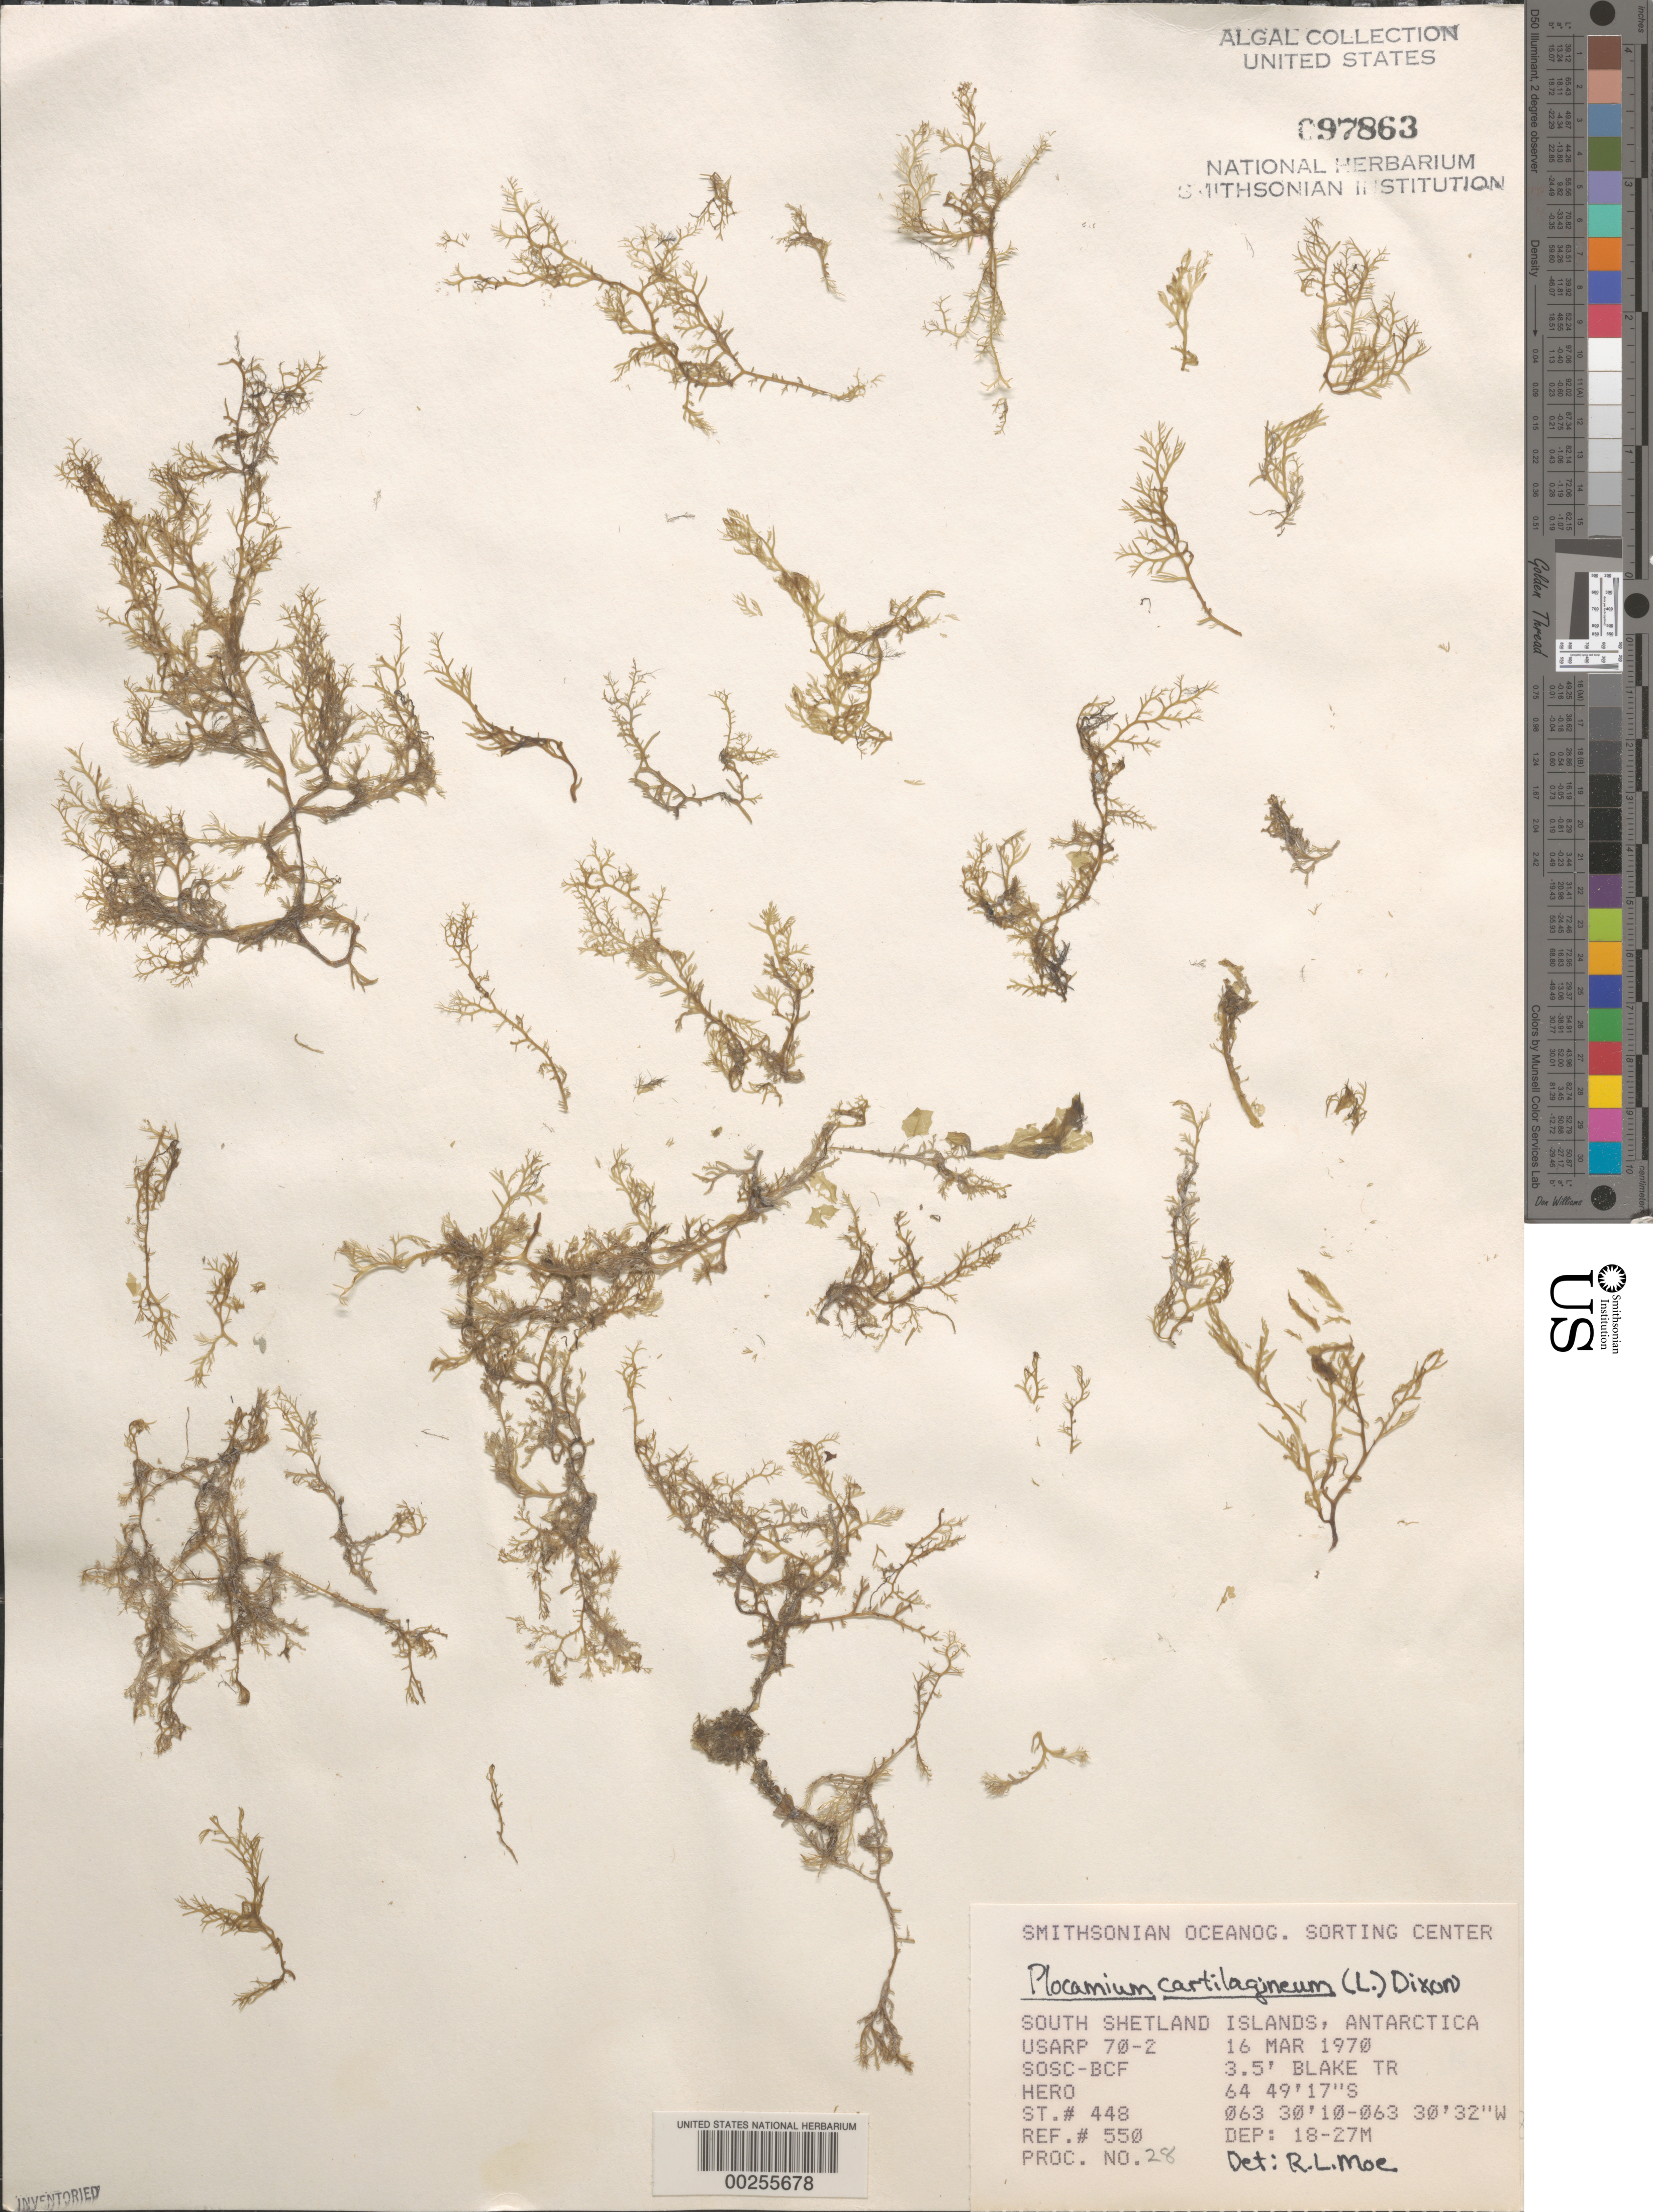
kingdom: Plantae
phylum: Rhodophyta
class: Florideophyceae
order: Plocamiales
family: Plocamiaceae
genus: Plocamium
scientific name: Plocamium cartilagineum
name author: (L.) P.S. Dixon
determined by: Moe, R. L.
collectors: SOSC-BCF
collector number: Station 448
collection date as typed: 16 Mar 1970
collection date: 1970-03-16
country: Antarctica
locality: Antarctic Peninsula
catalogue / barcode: US 97863